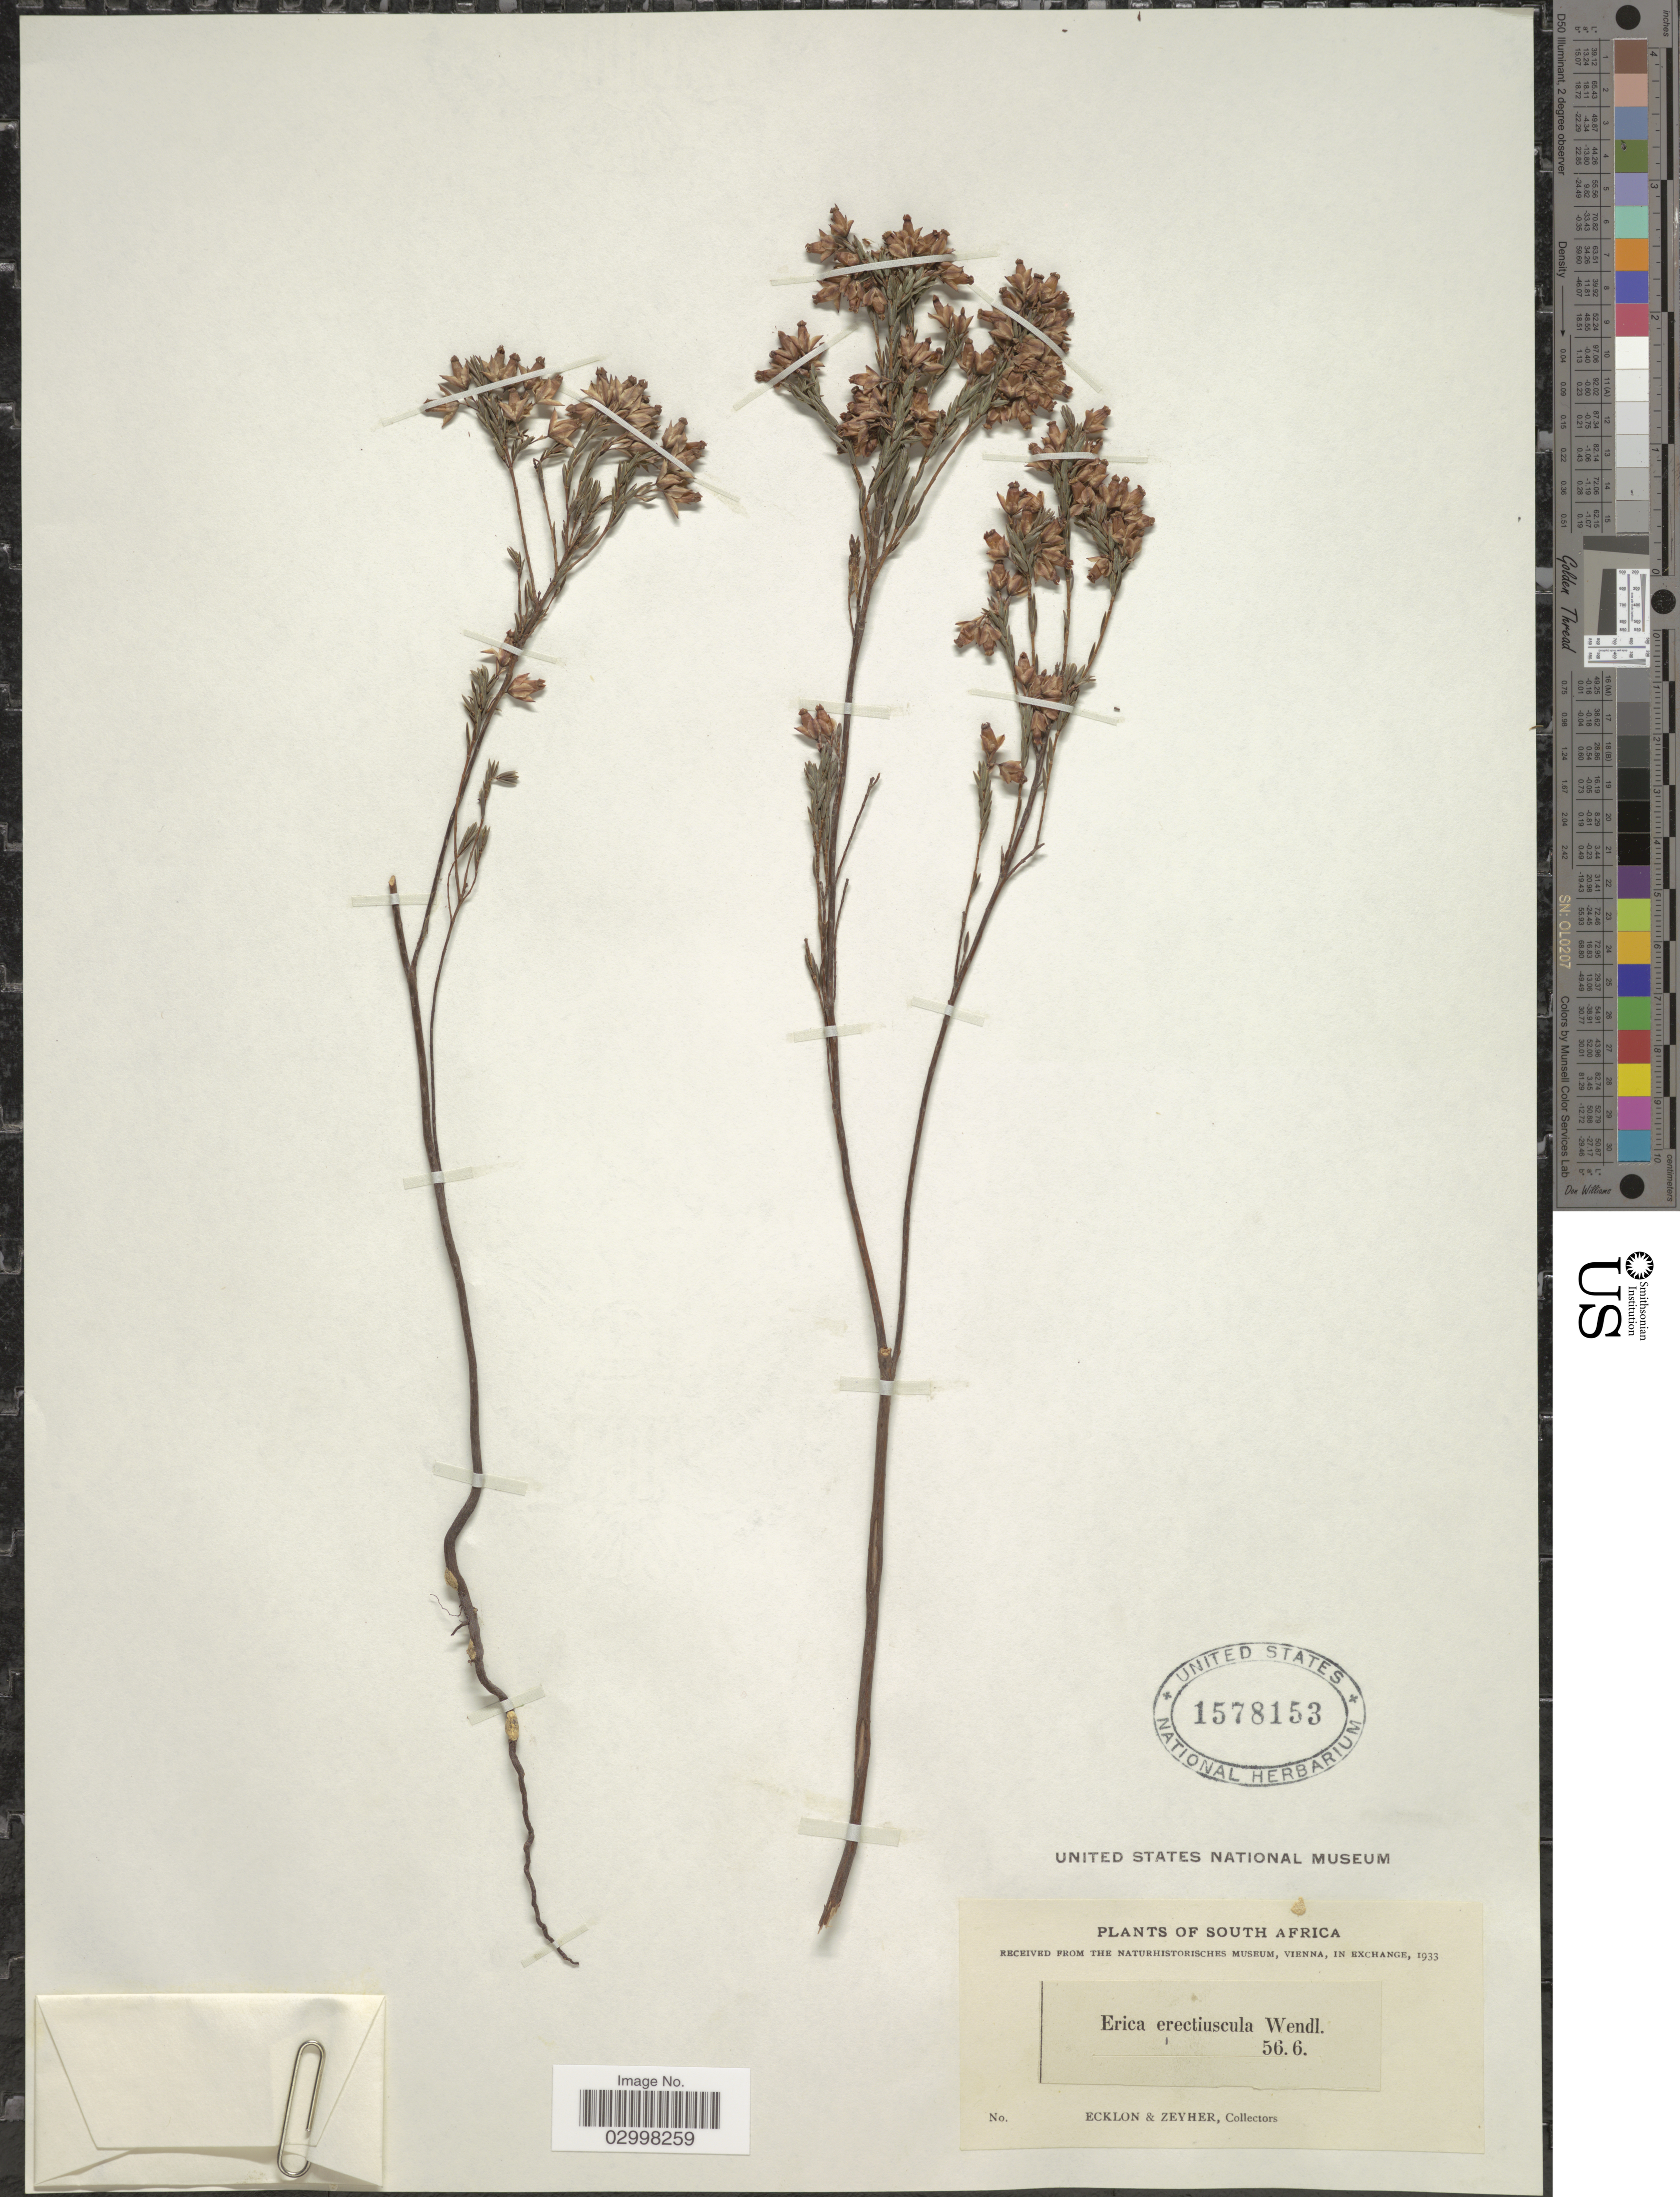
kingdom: Plantae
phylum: Tracheophyta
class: Magnoliopsida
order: Ericales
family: Ericaceae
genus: Erica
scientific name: Erica erectiuscula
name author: J.C. Wendl. ex Klotzsch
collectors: -. Ecklon & -. Zeyher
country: South Africa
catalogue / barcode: US 1578153